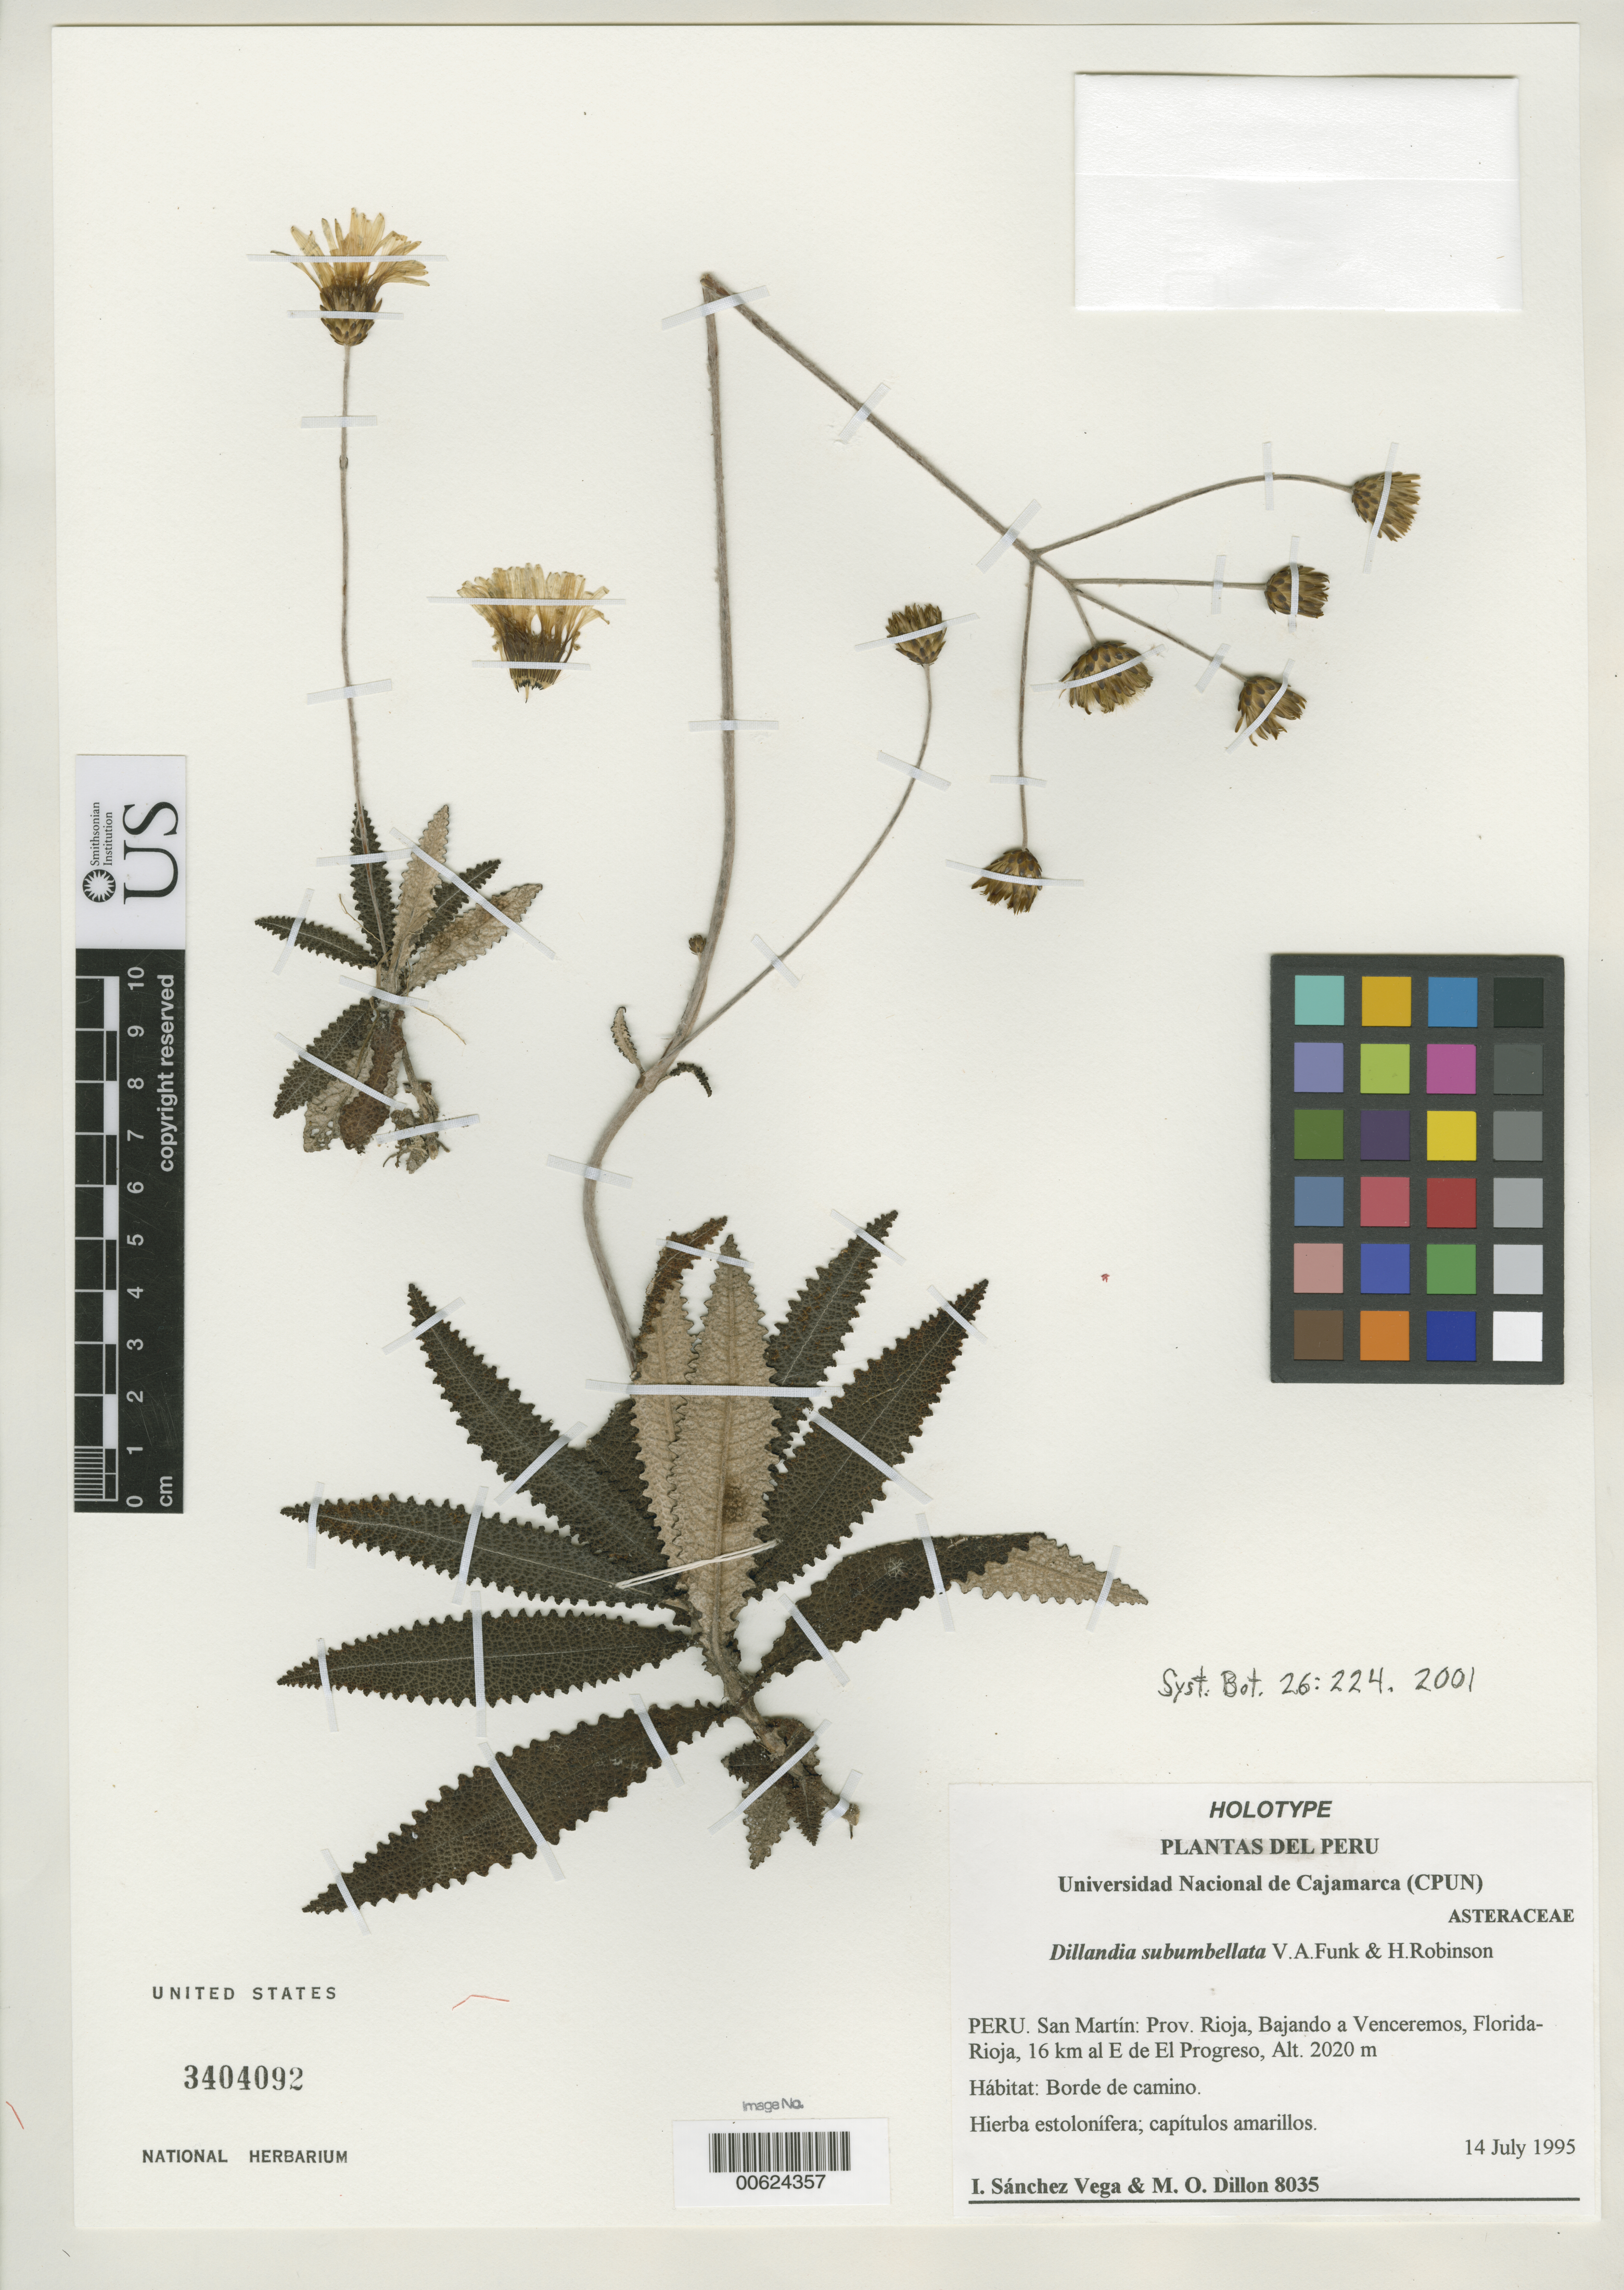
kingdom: Plantae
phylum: Tracheophyta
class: Magnoliopsida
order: Asterales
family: Asteraceae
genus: Dillandia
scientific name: Dillandia subumbellata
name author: V.A. Funk & H. Rob.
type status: Holotype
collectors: I. Sánchez Vega & M. O. Dillon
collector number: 8035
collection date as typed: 14 Jul 1995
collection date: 1995-07-14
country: Peru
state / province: San Martín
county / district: Rioja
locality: Bajando a Venceremos, Florida-Rioja, E of El Progreso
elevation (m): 2020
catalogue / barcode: US 3404092